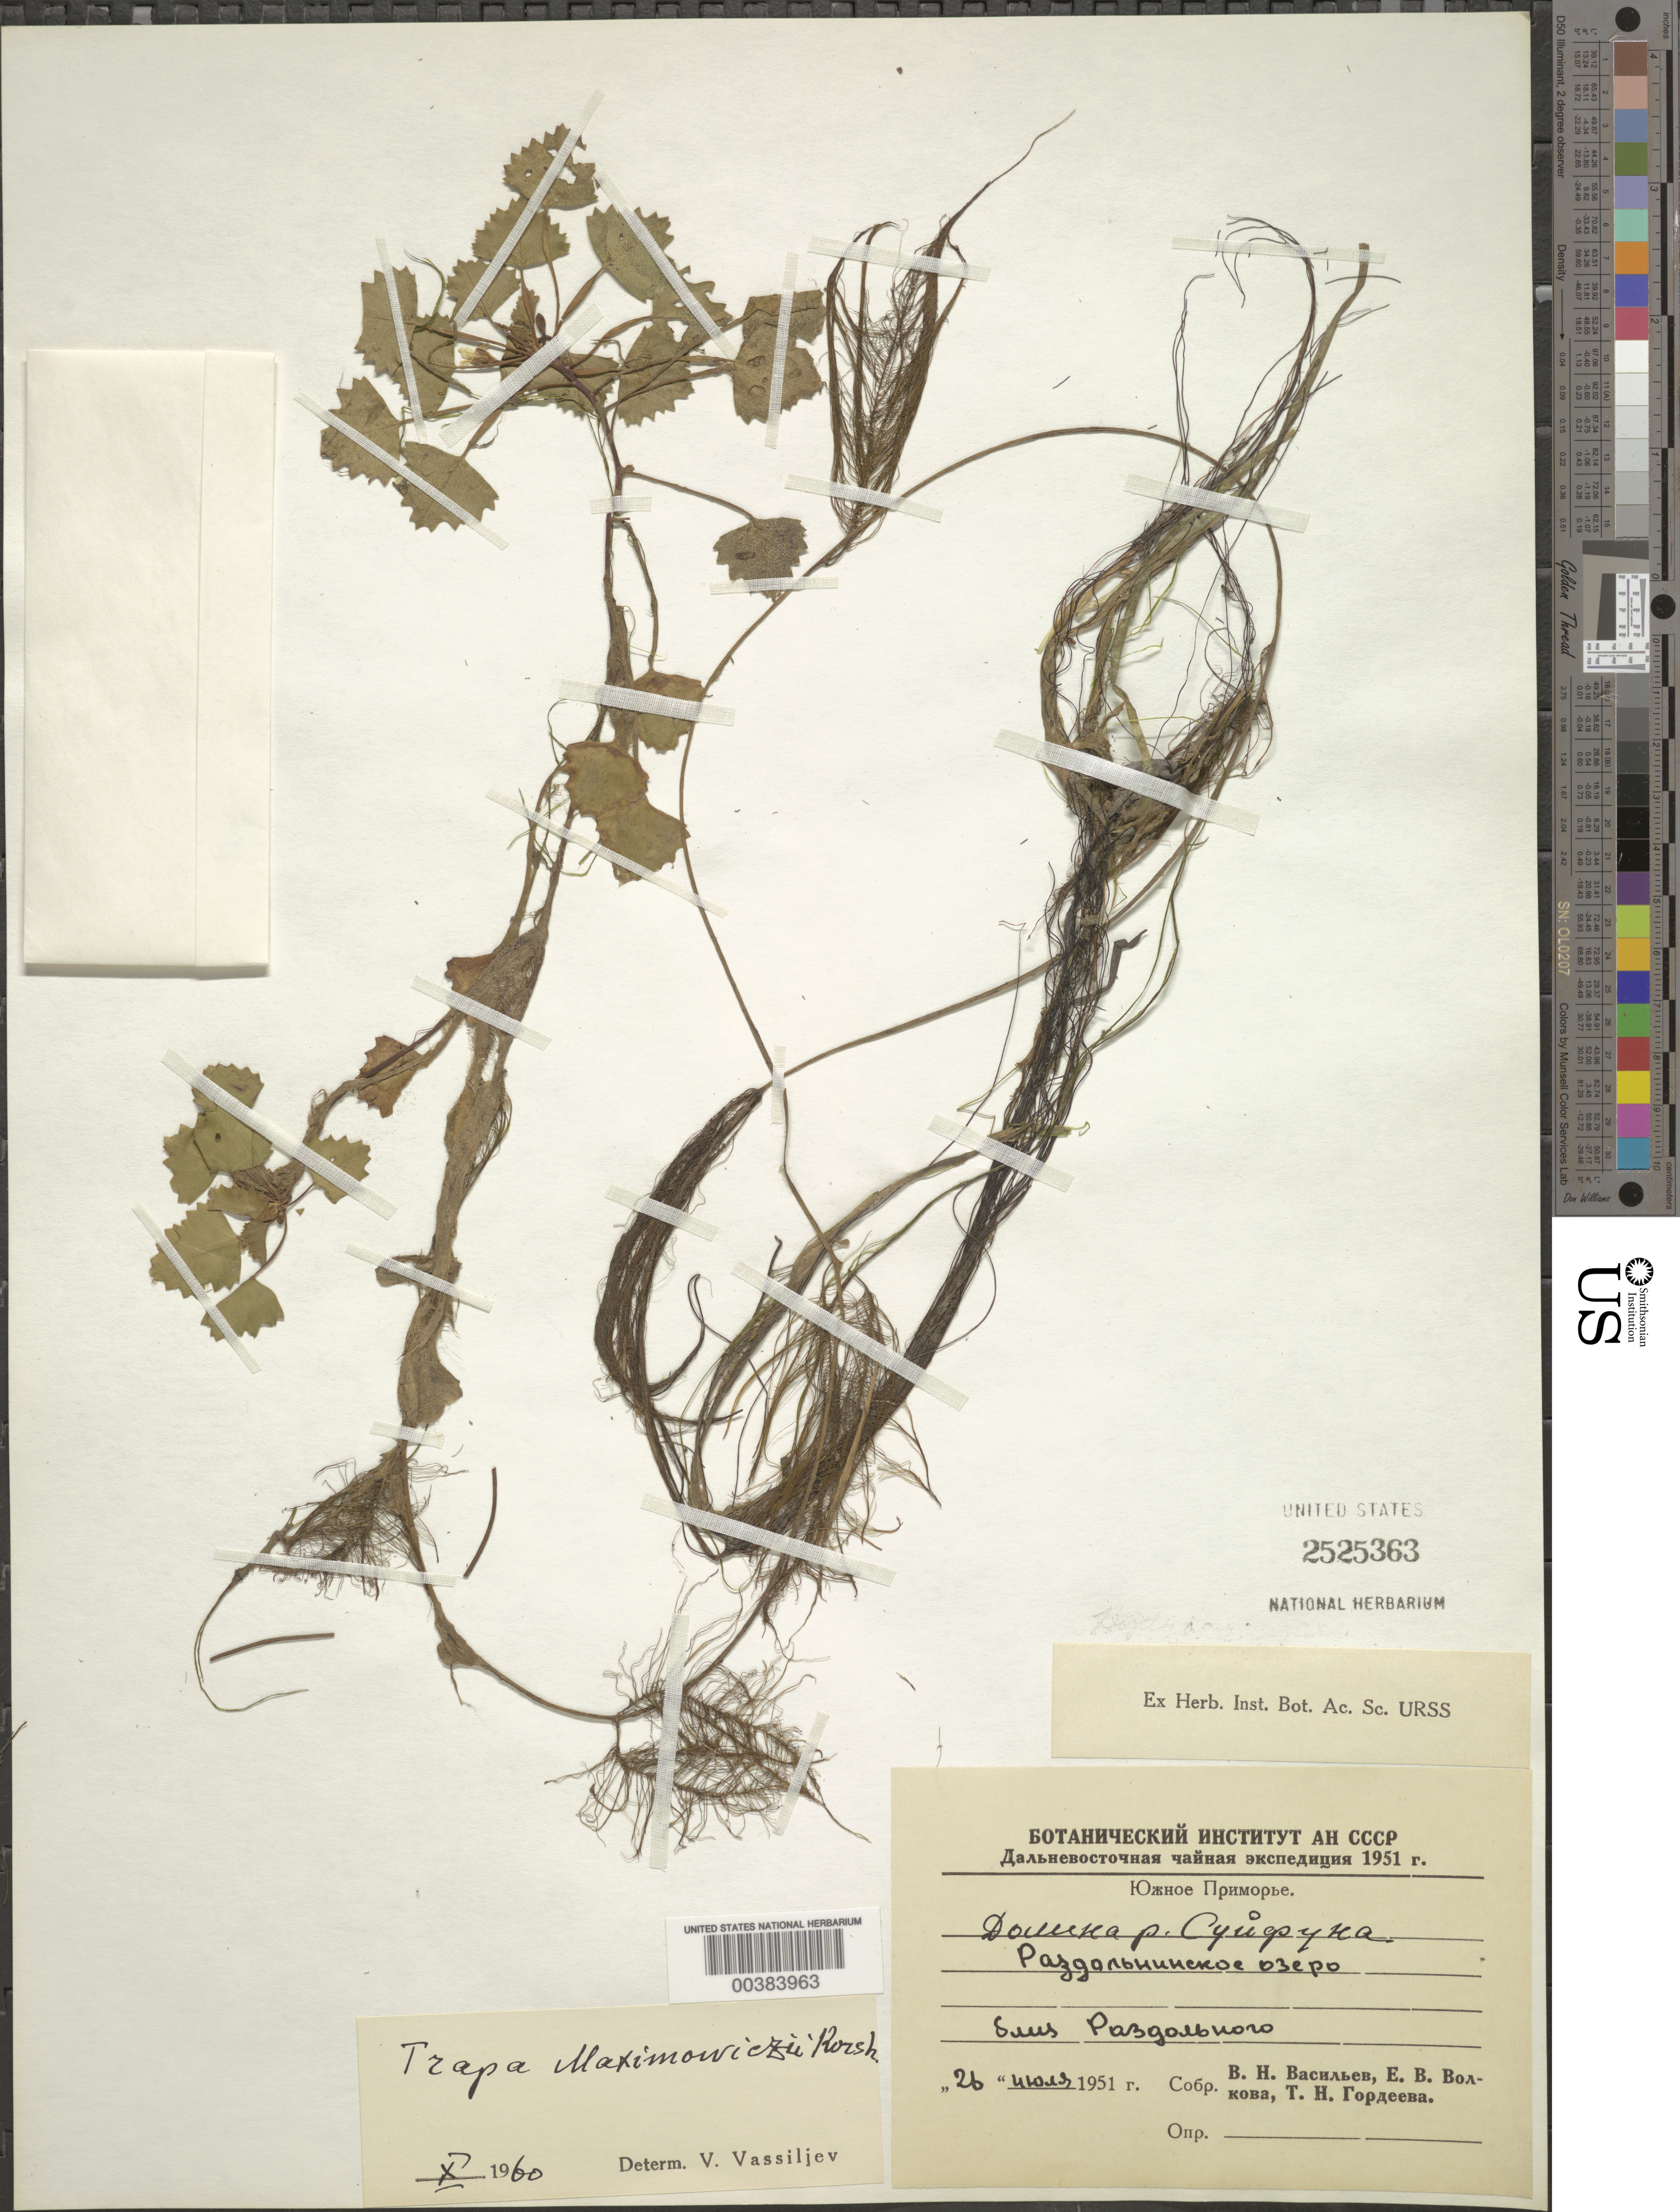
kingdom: Plantae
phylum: Tracheophyta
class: Magnoliopsida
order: Myrtales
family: Lythraceae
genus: Trapa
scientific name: Trapa maximowiczii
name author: Korsh.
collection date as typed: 26 -- 1951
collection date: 1951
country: Russian Federation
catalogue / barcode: US 2525363